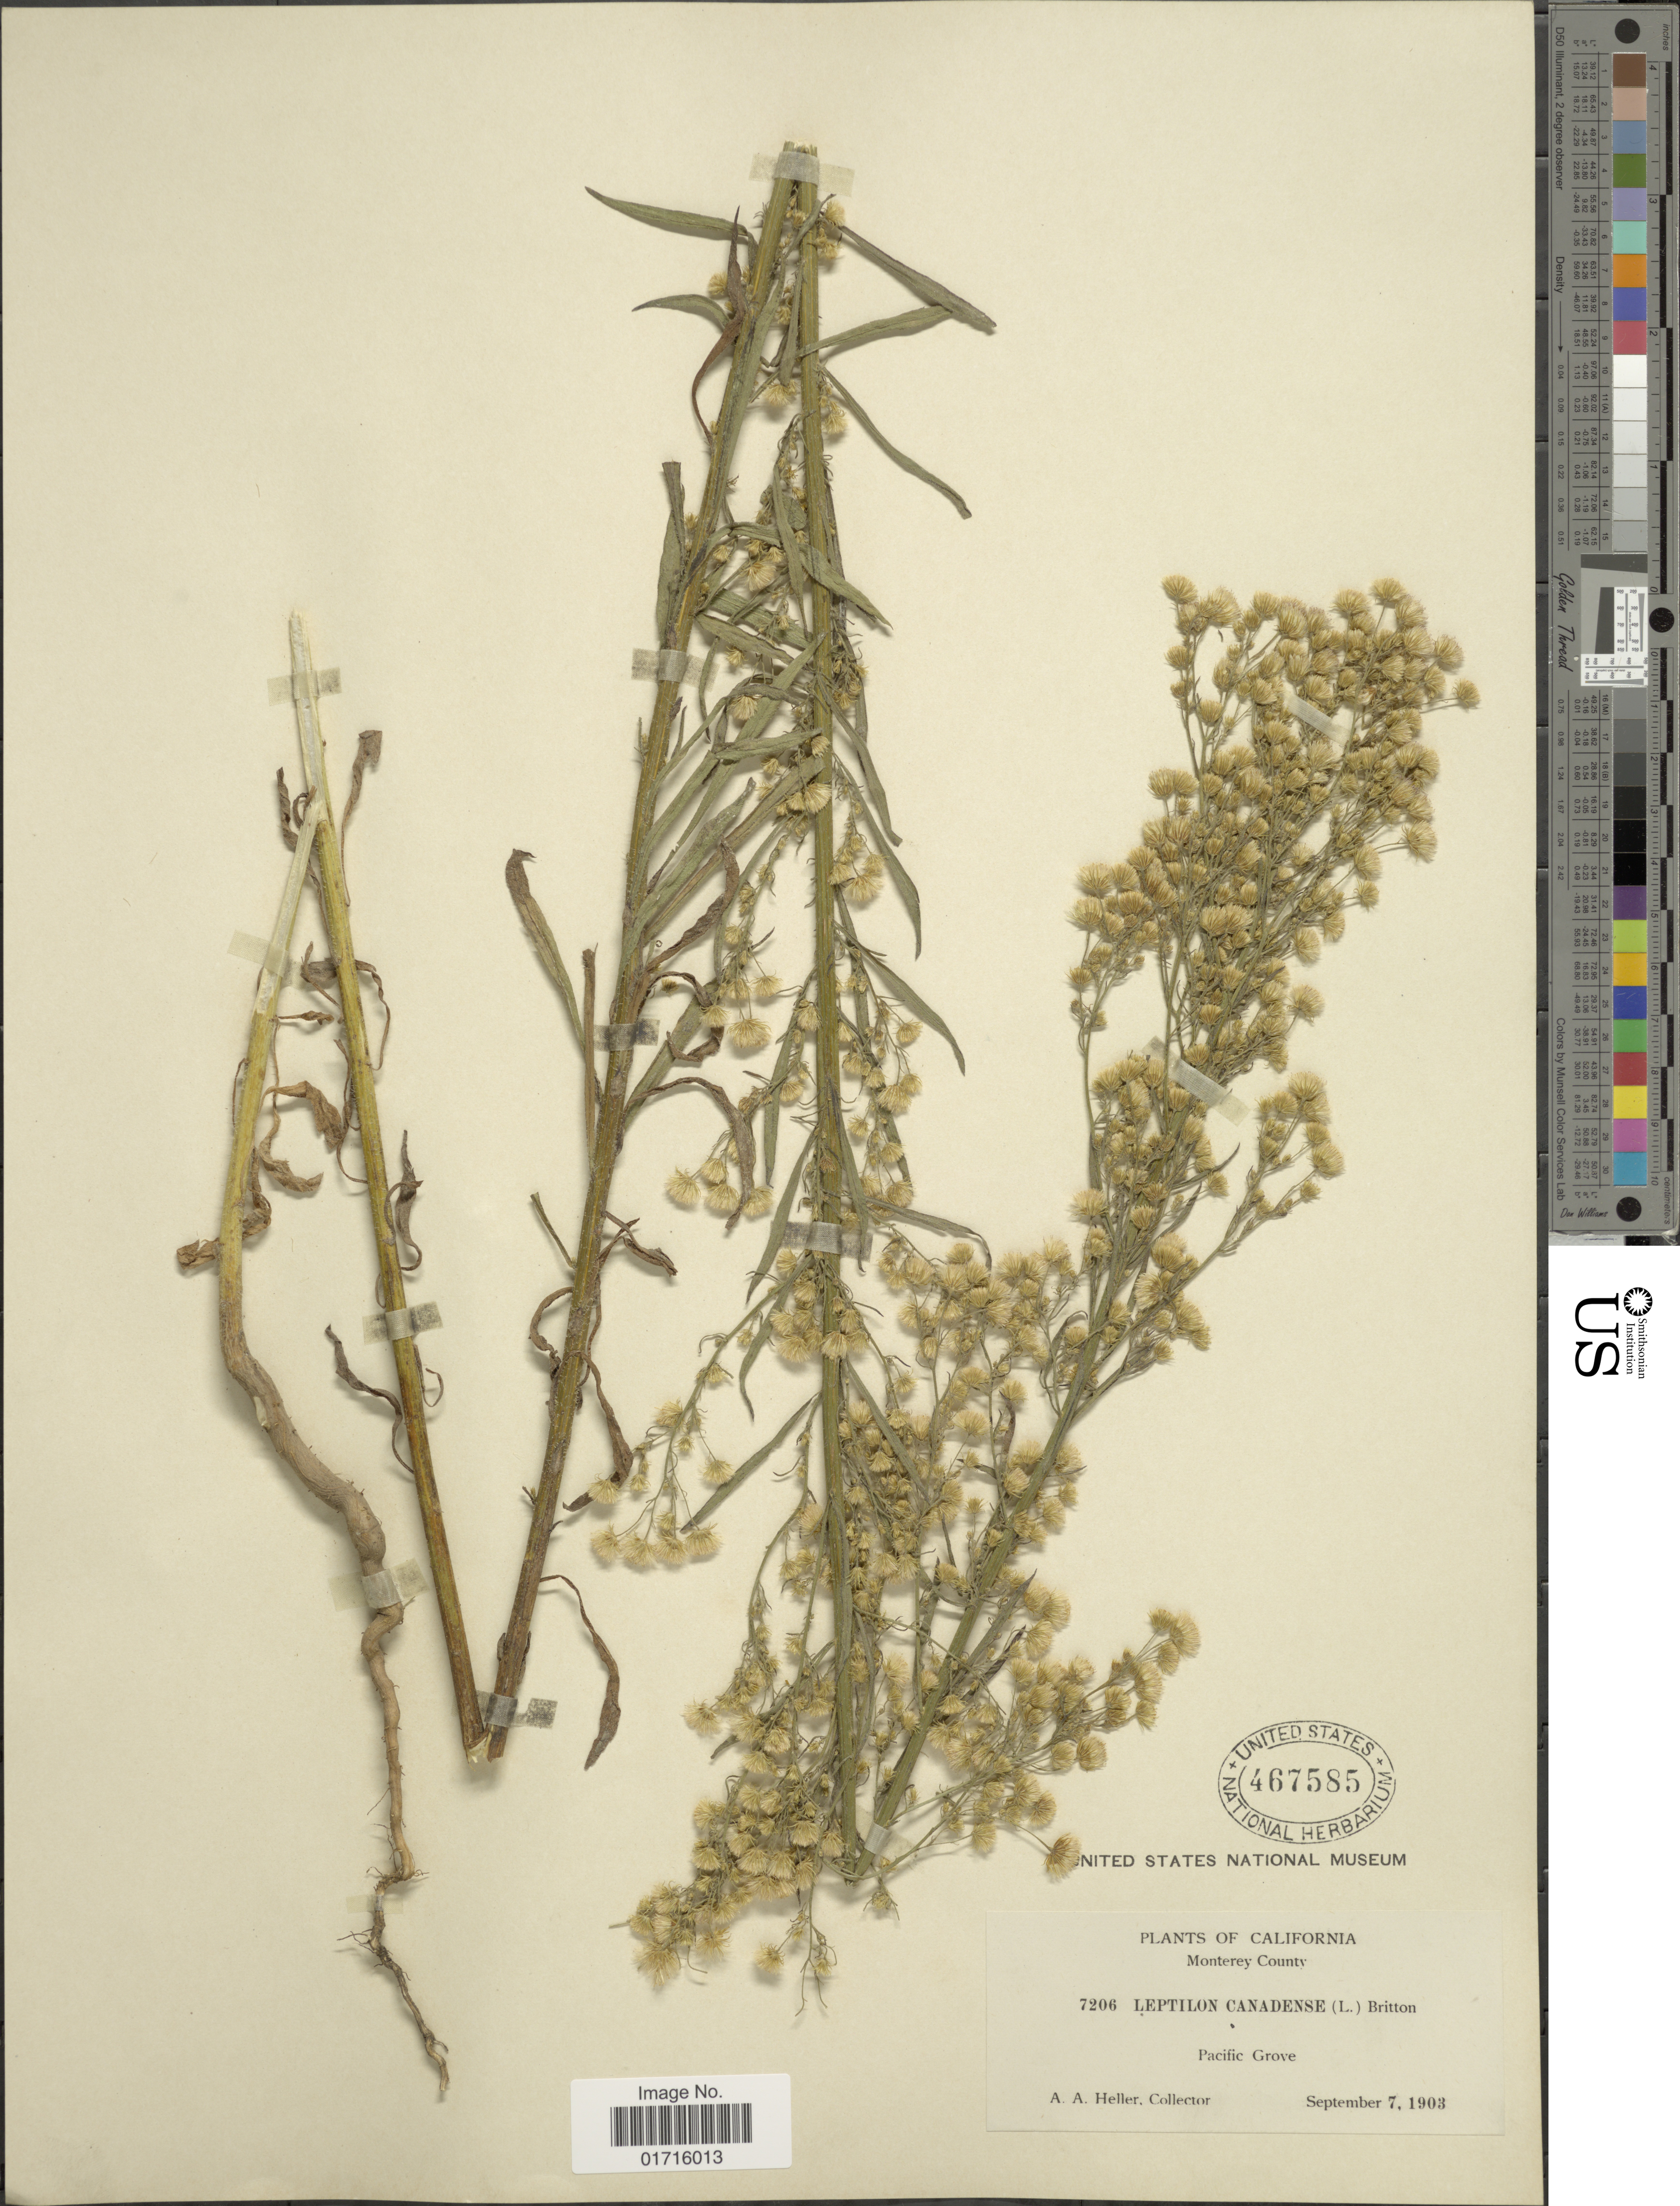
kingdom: Plantae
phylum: Tracheophyta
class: Magnoliopsida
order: Asterales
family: Asteraceae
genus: Conyza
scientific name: Conyza canadensis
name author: (L.) Cronq.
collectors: A. A. Heller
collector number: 7206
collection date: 1903-09-07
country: United States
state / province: California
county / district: Monterey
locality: Monterey County, Pacific Grove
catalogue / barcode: US 467585